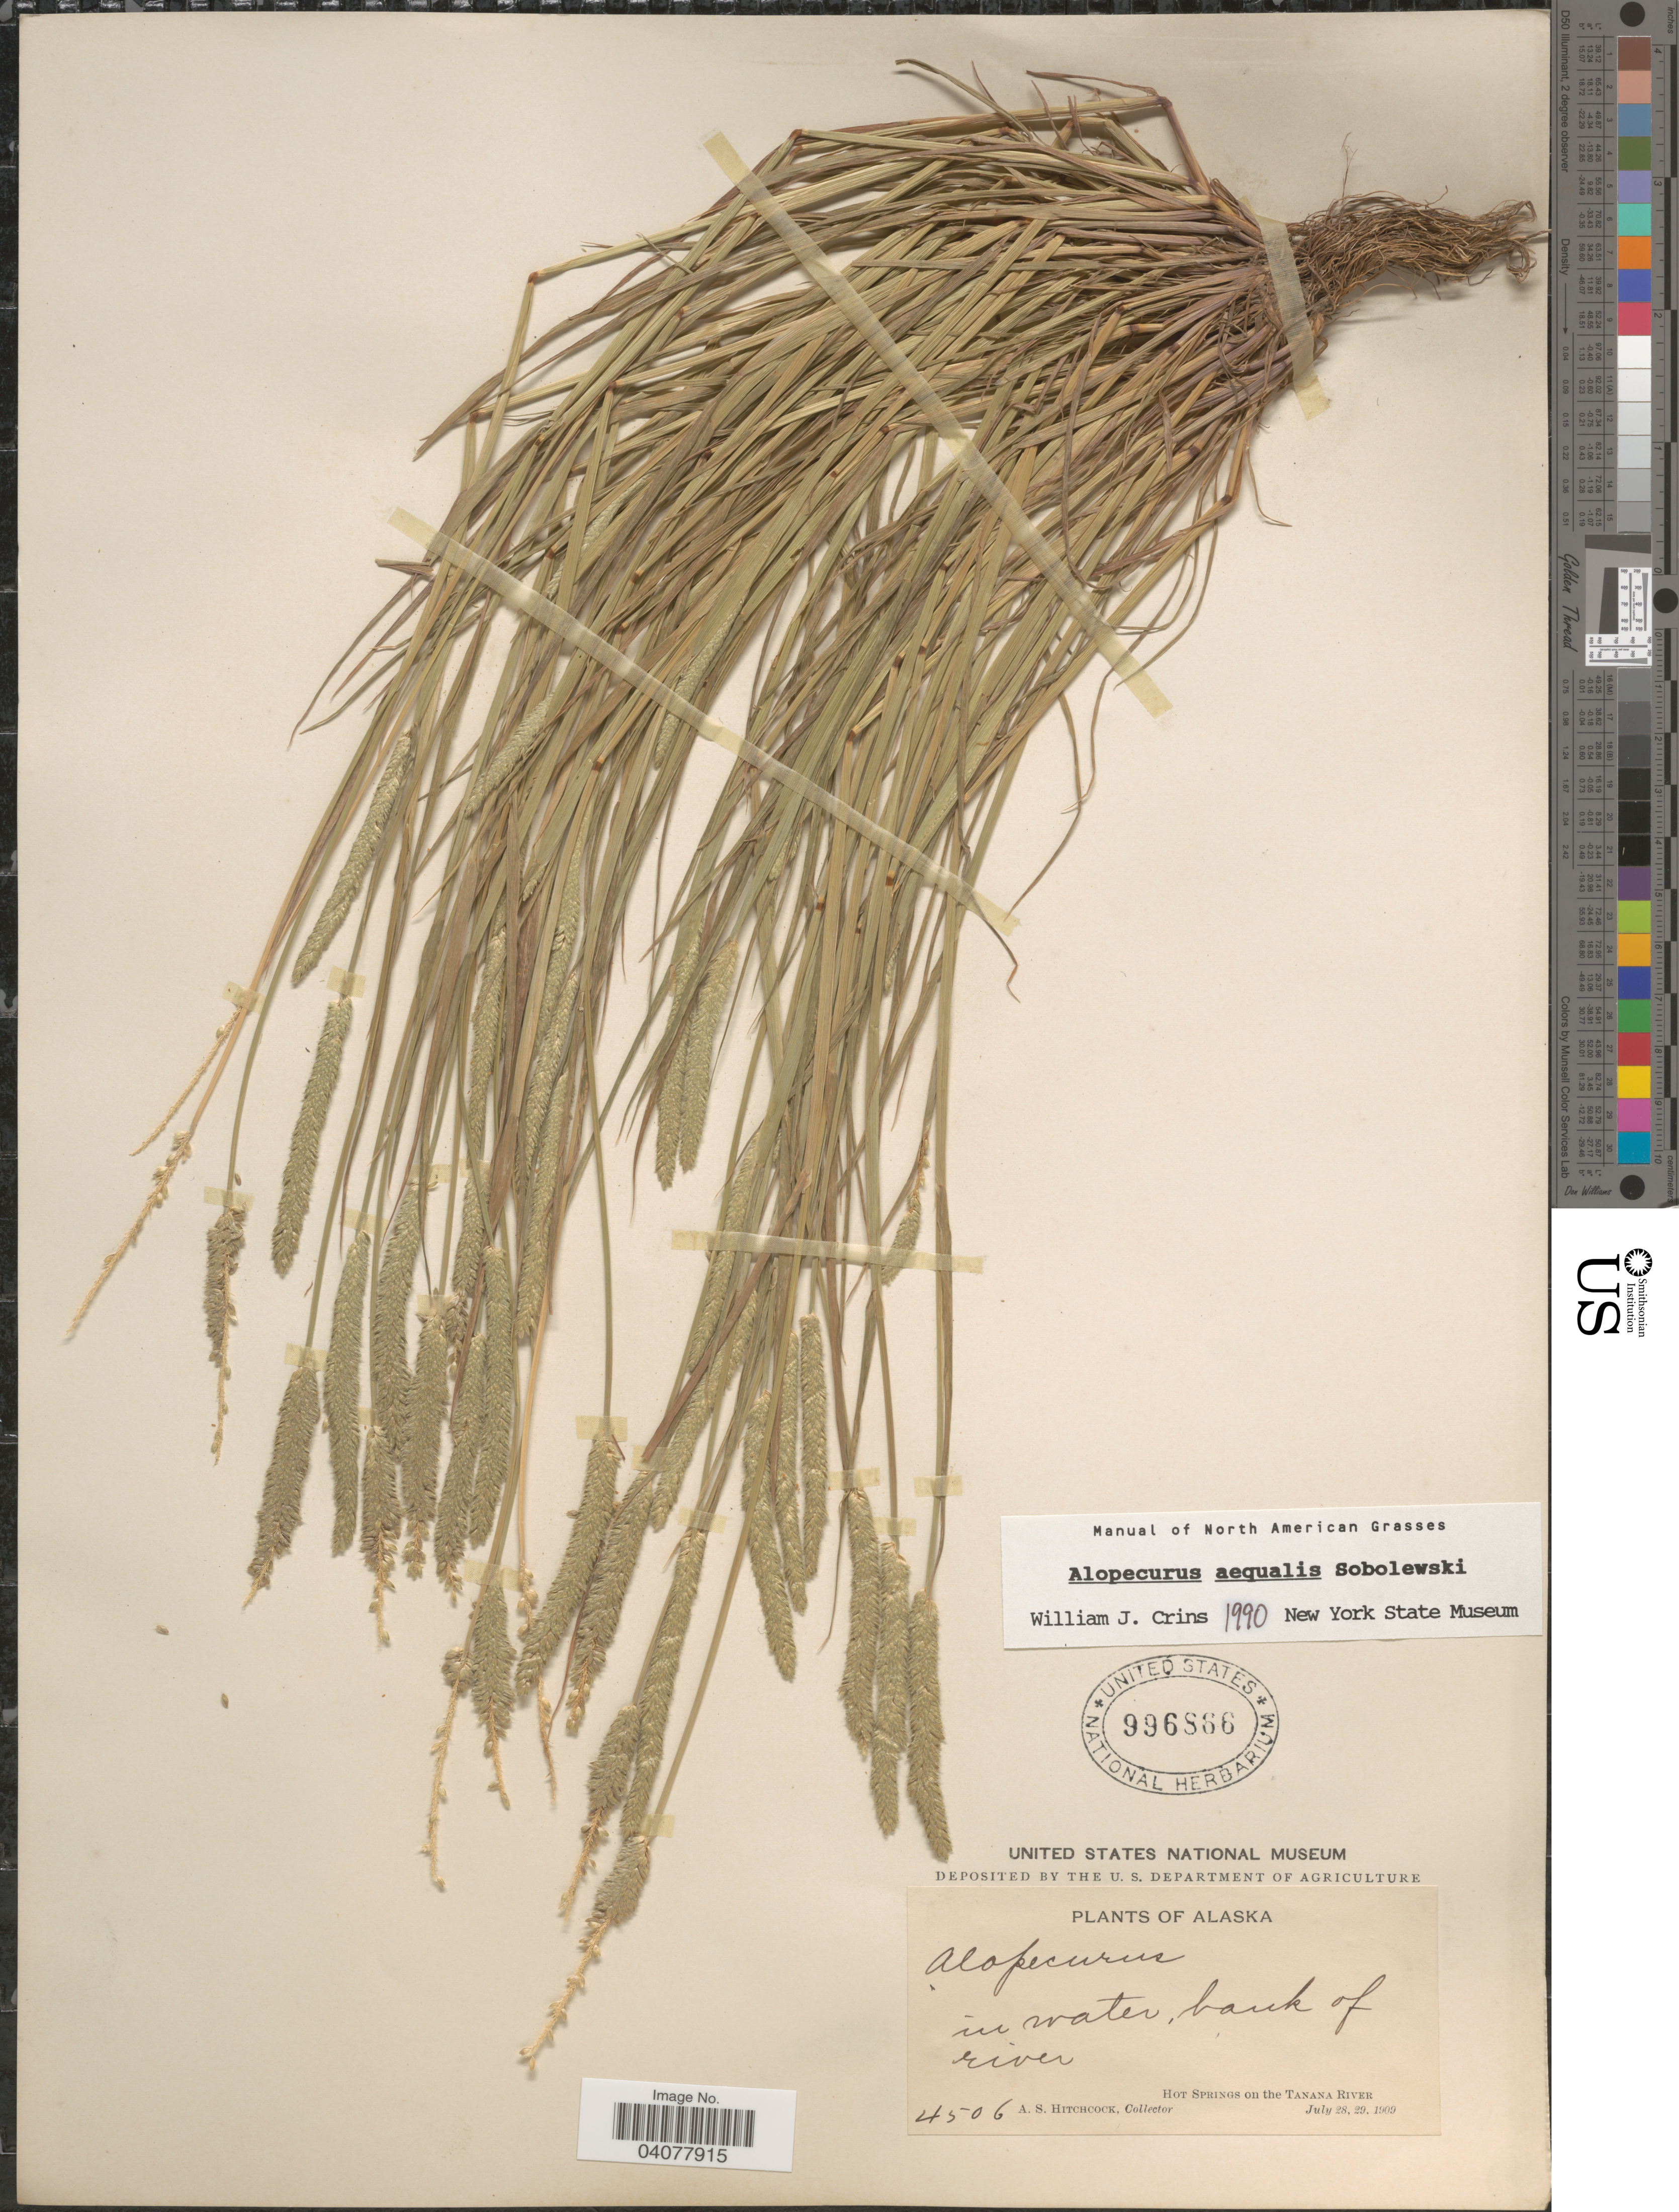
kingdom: Plantae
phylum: Tracheophyta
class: Liliopsida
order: Poales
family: Poaceae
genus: Alopecurus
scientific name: Alopecurus aequalis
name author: Sobol.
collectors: A. S. Hitchcock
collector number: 4506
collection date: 1909-07-28/1909-07-29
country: United States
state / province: Alaska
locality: In water, bank of river. Hot Springs on the Tanana River.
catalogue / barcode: US 996866